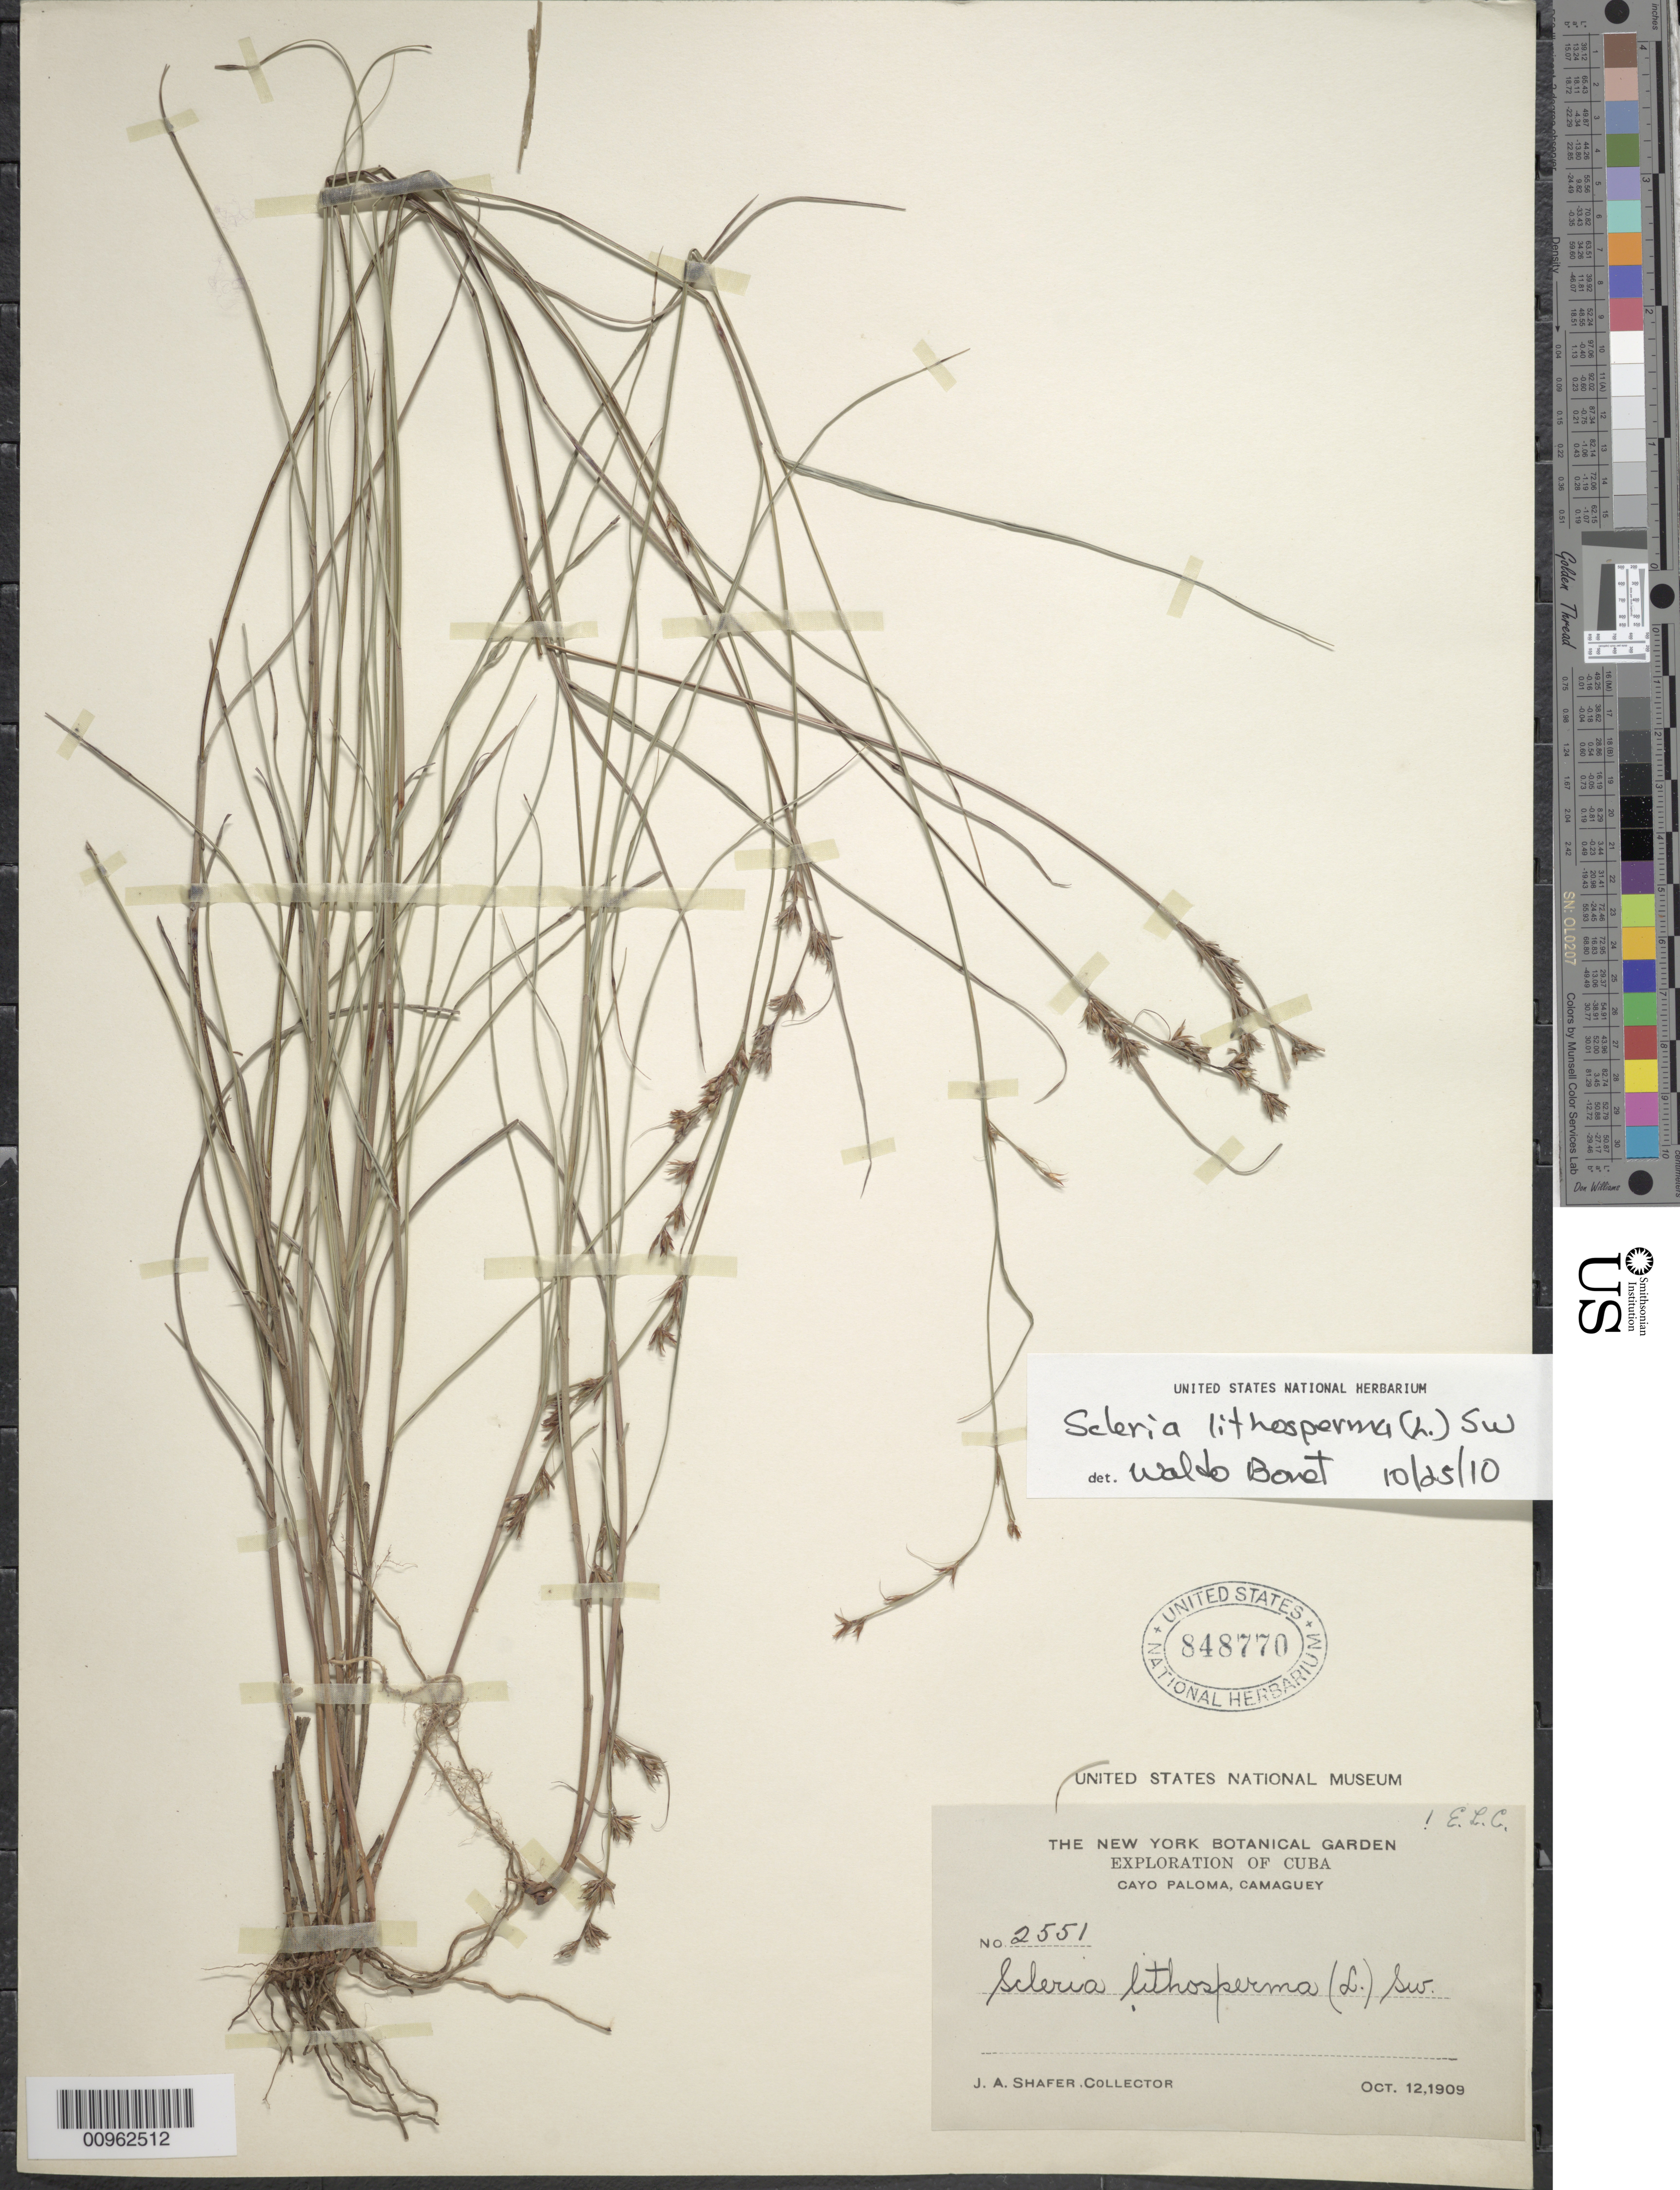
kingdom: Plantae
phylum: Tracheophyta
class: Liliopsida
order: Poales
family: Cyperaceae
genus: Scleria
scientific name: Scleria lithosperma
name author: (L.) Sw.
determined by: Core, E. L.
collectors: J. A. Shafer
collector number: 2551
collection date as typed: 12 Oct 1909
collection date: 1909-10-12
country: Cuba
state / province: Camagüey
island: Cuba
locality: Cayo Paloma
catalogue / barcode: US 848770